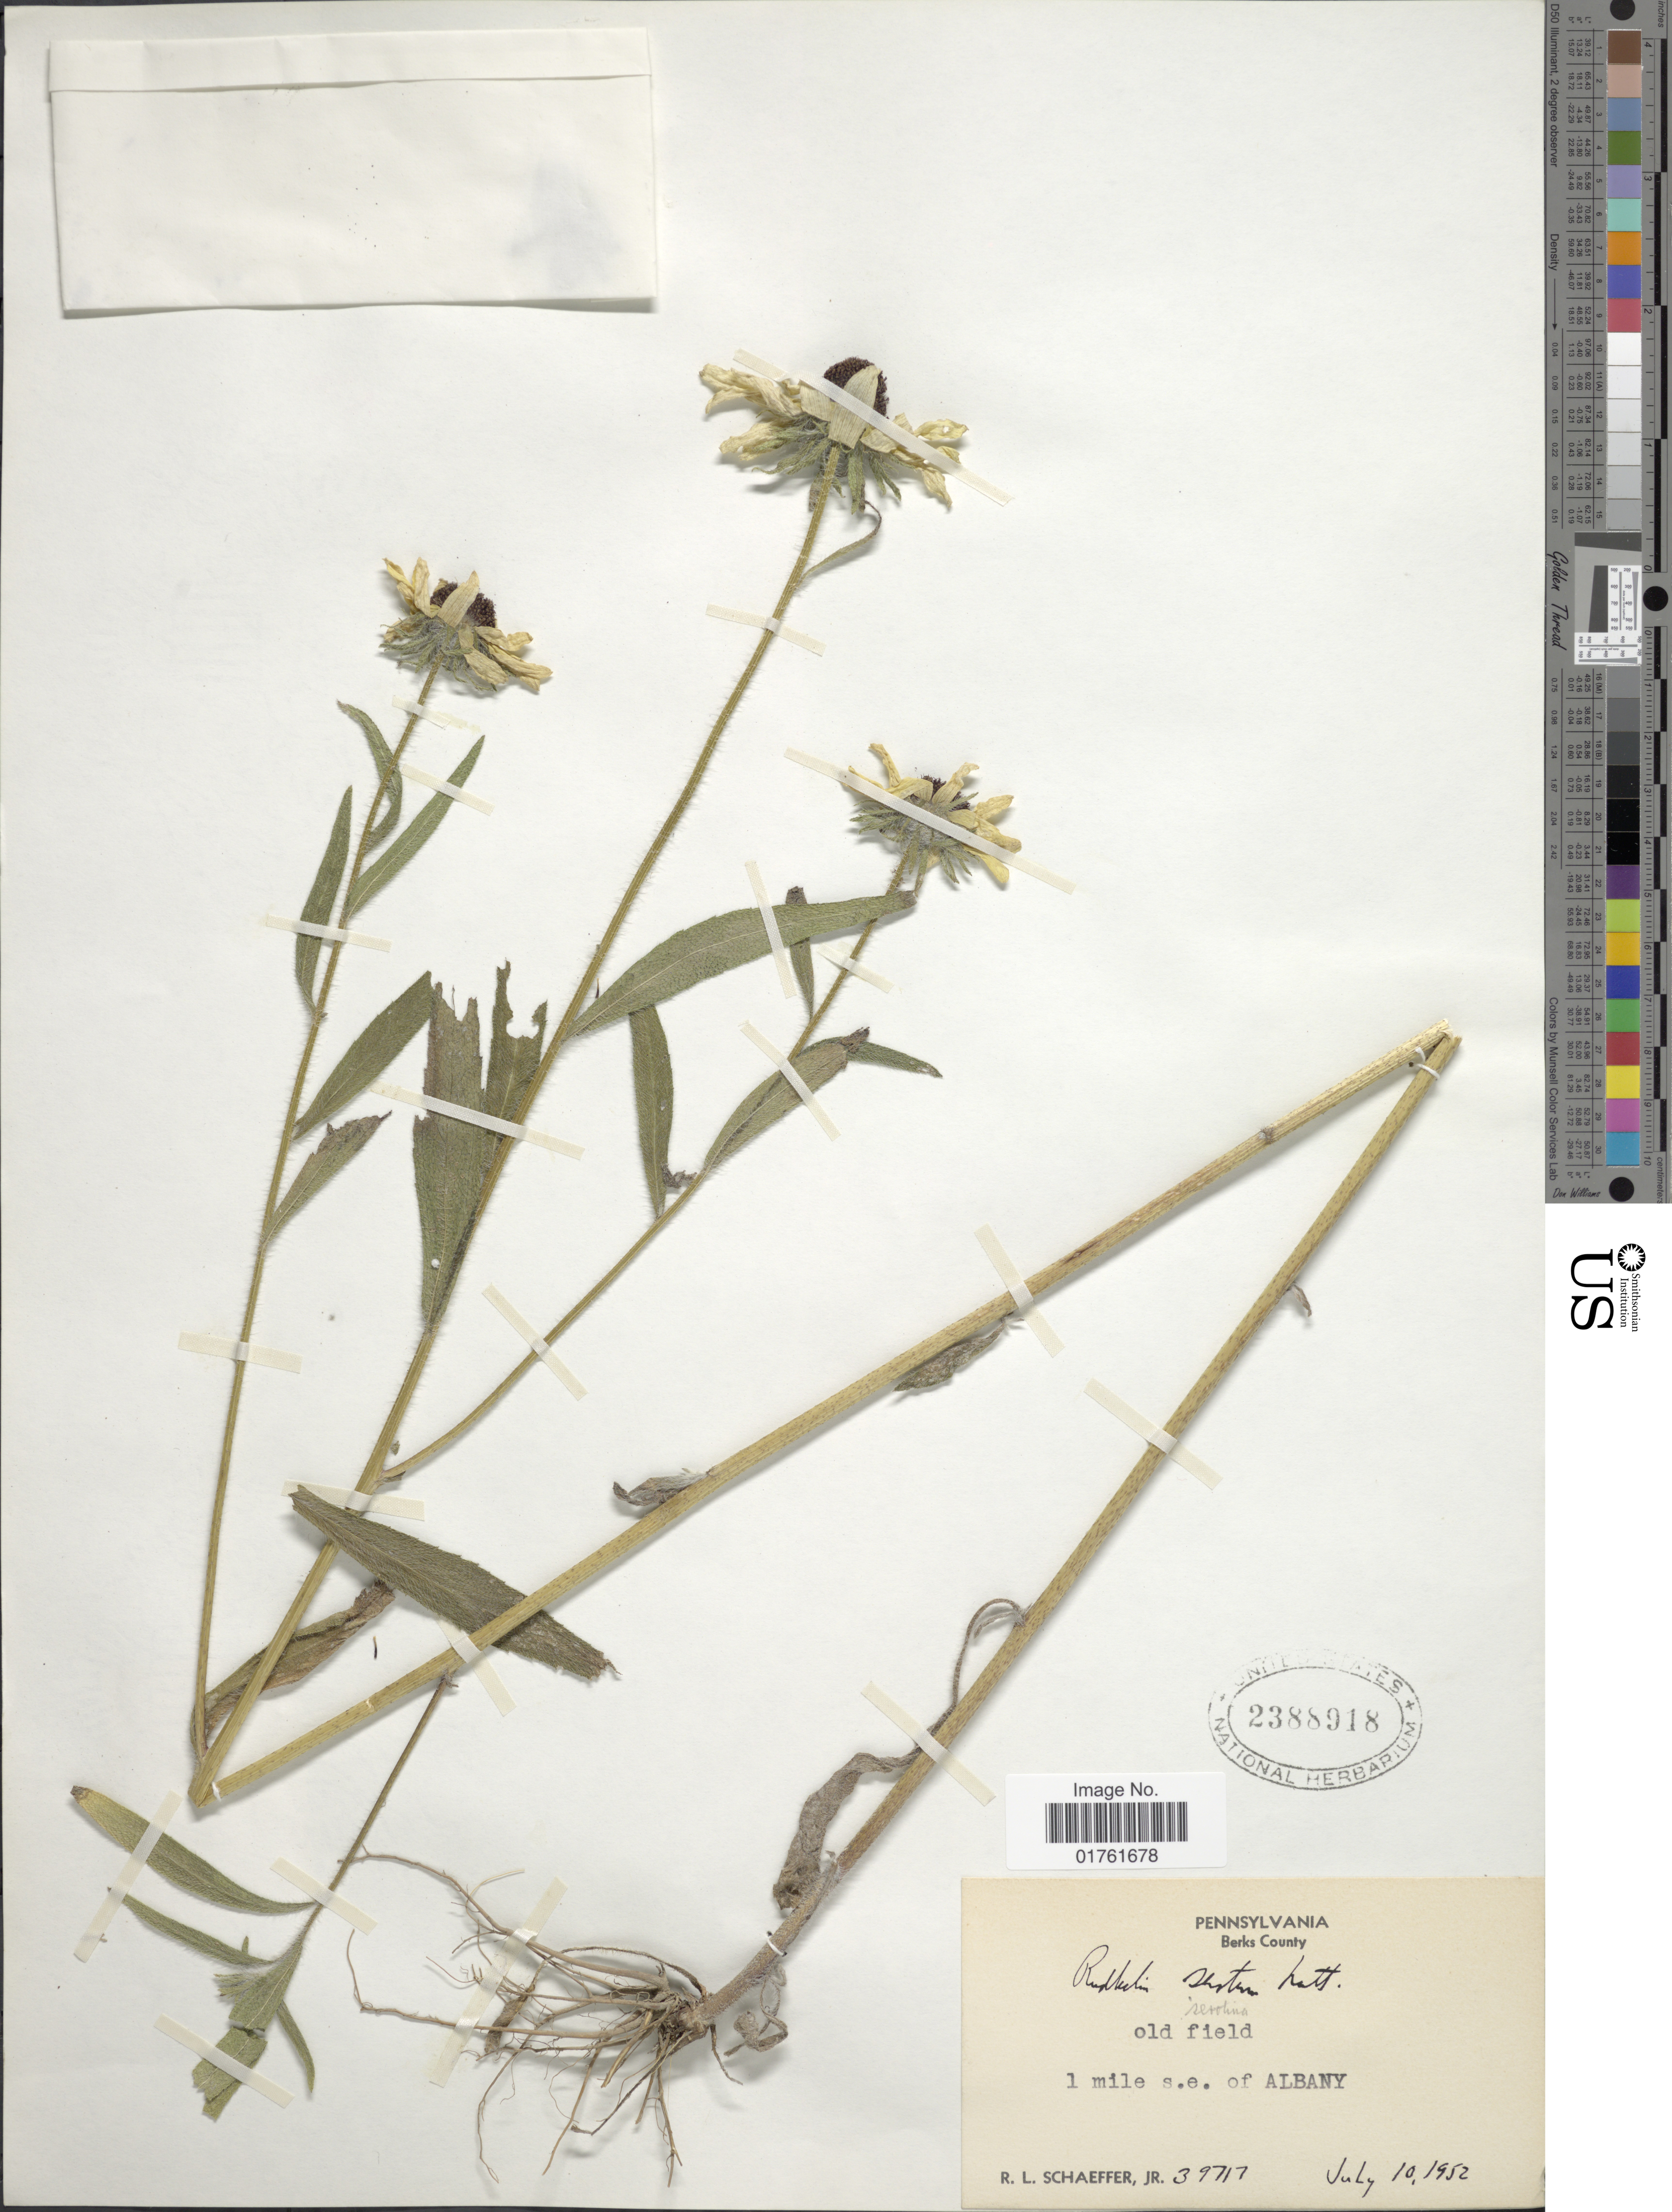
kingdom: Plantae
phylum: Tracheophyta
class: Magnoliopsida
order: Asterales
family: Asteraceae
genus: Rudbeckia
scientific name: Rudbeckia serotina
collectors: R. L. Schaeffer Jr.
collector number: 39717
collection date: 1952-07-10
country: United States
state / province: Pennsylvania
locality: Berks County, 1 mile s.e. of Albany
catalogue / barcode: US 2388918